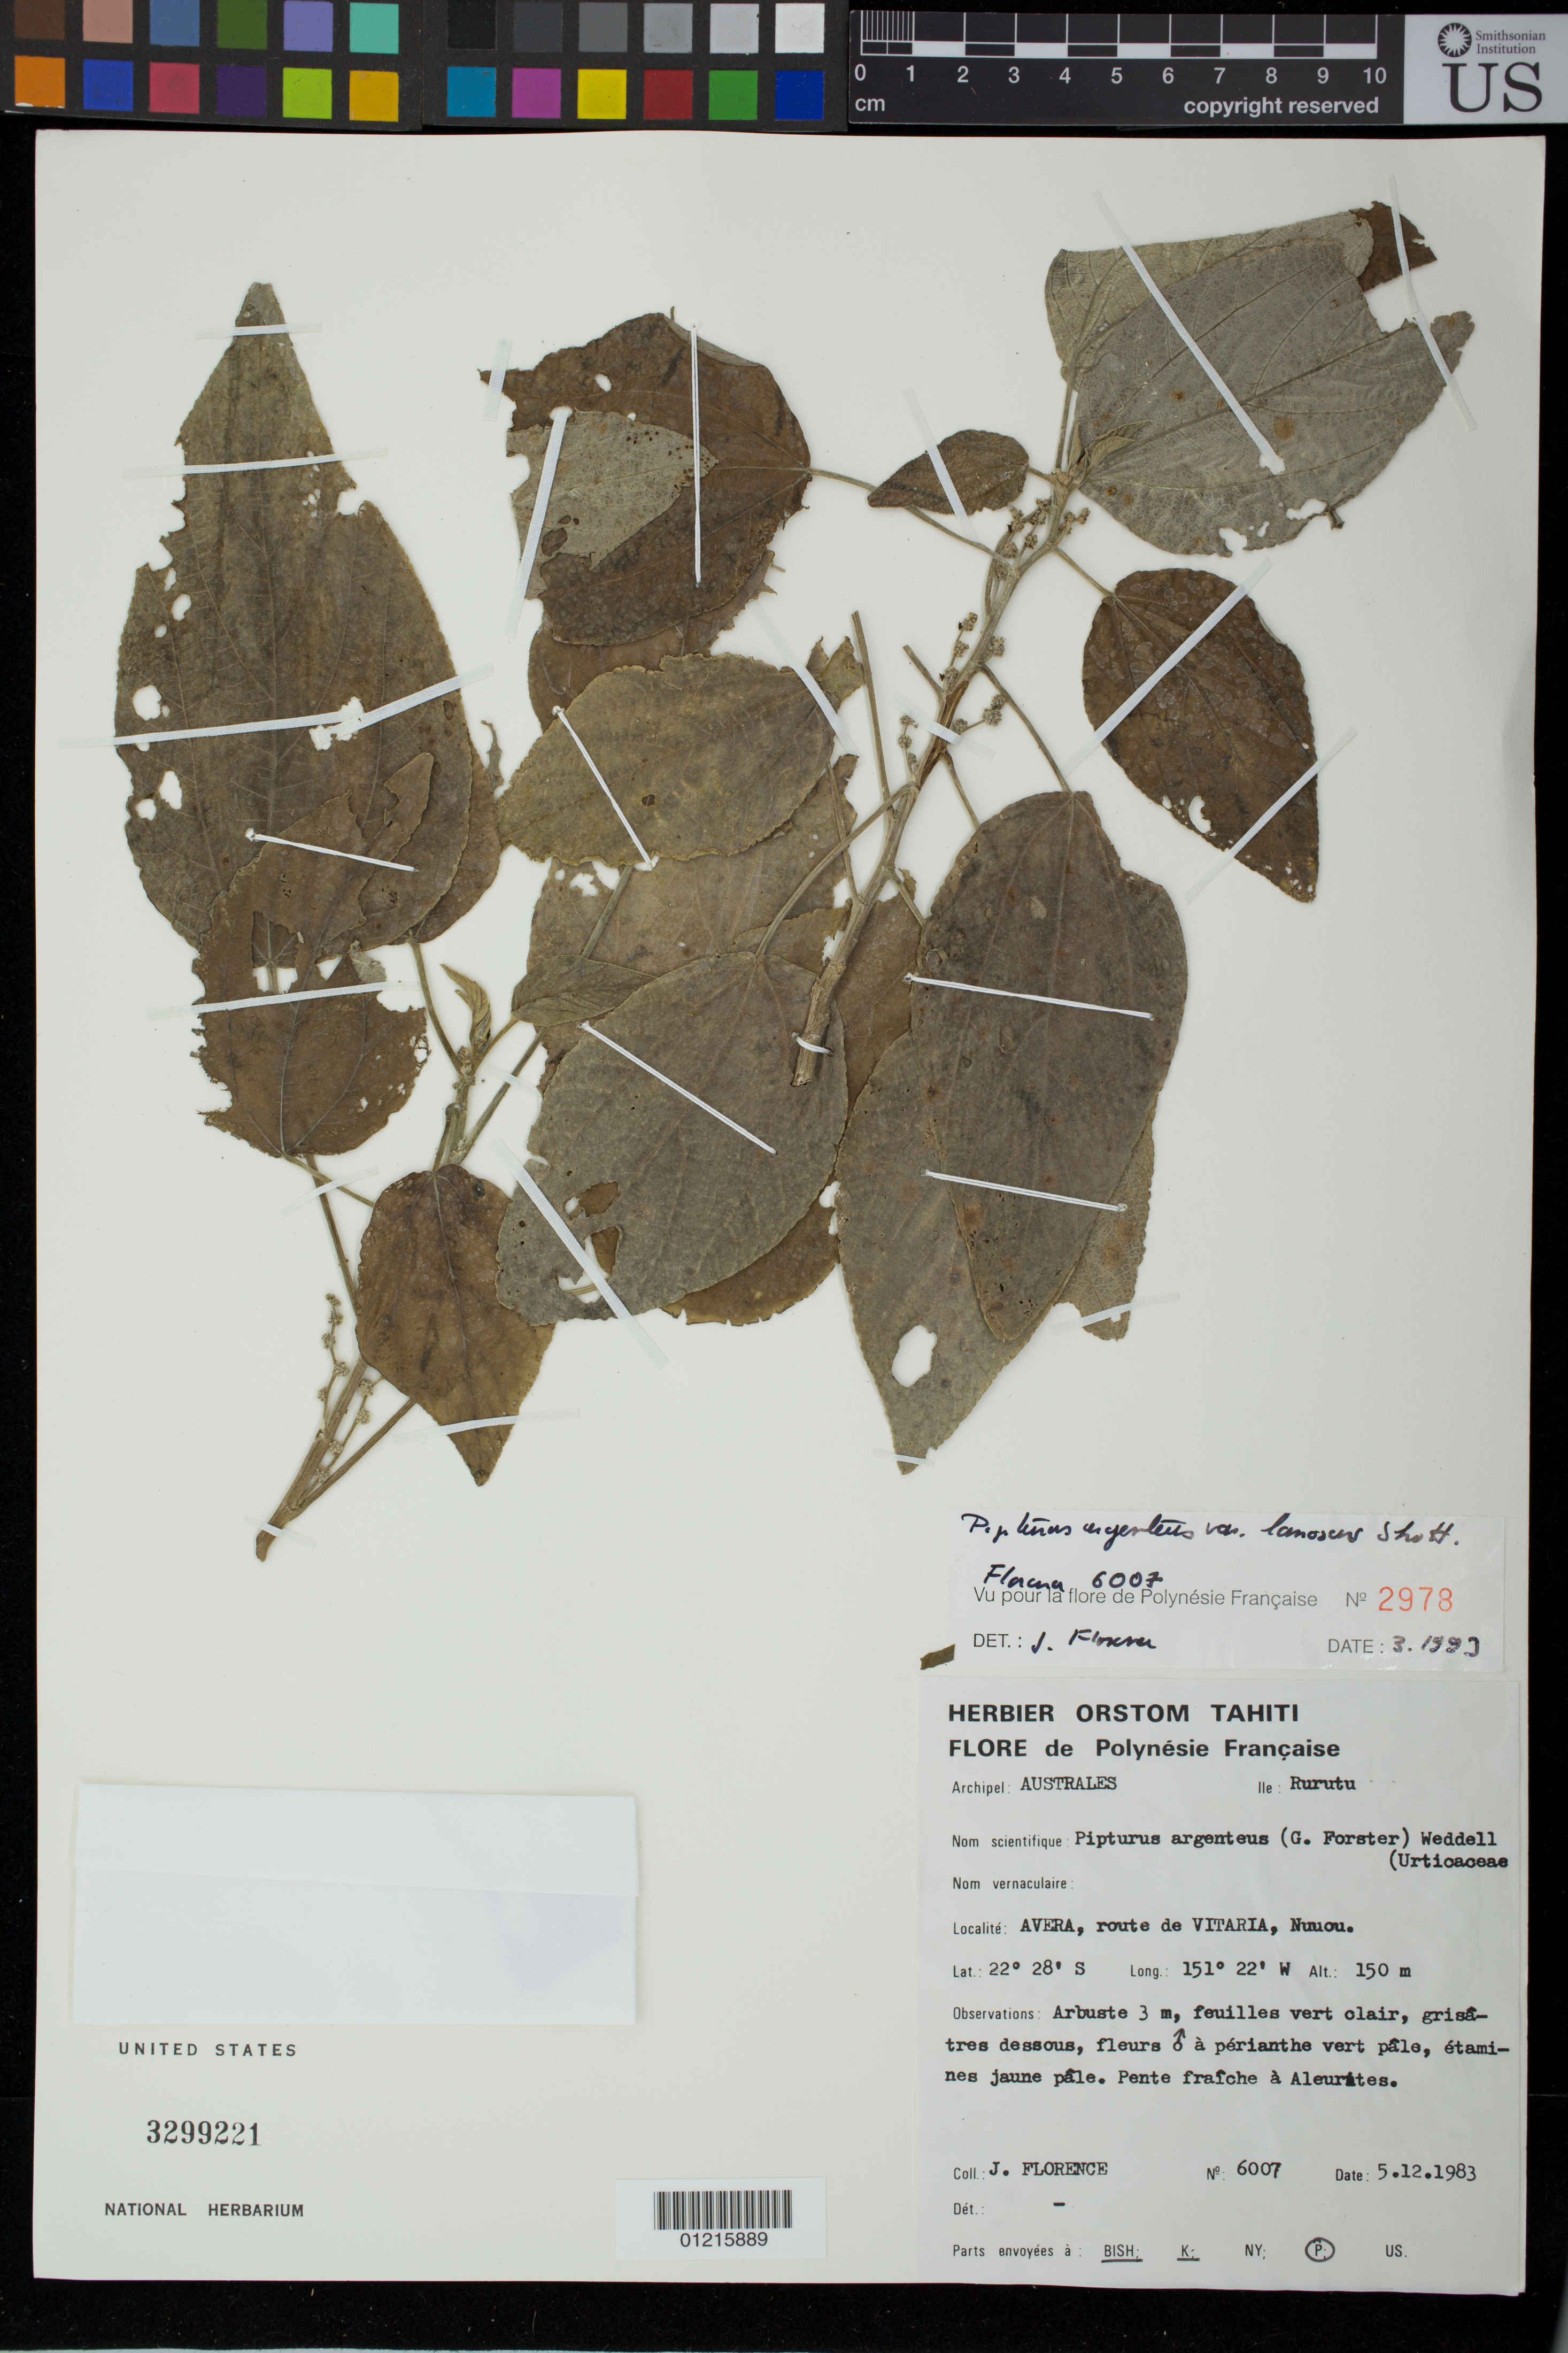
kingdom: Plantae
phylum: Tracheophyta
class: Magnoliopsida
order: Rosales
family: Urticaceae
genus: Pipturus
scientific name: Pipturus argenteus var. lanosus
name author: Schott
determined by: Florence, J.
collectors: J. Florence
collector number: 6007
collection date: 1983-12-05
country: French Polynesia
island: Rurutu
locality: Avera, route de Vitaria, Nuuou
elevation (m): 150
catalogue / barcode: US 3299221